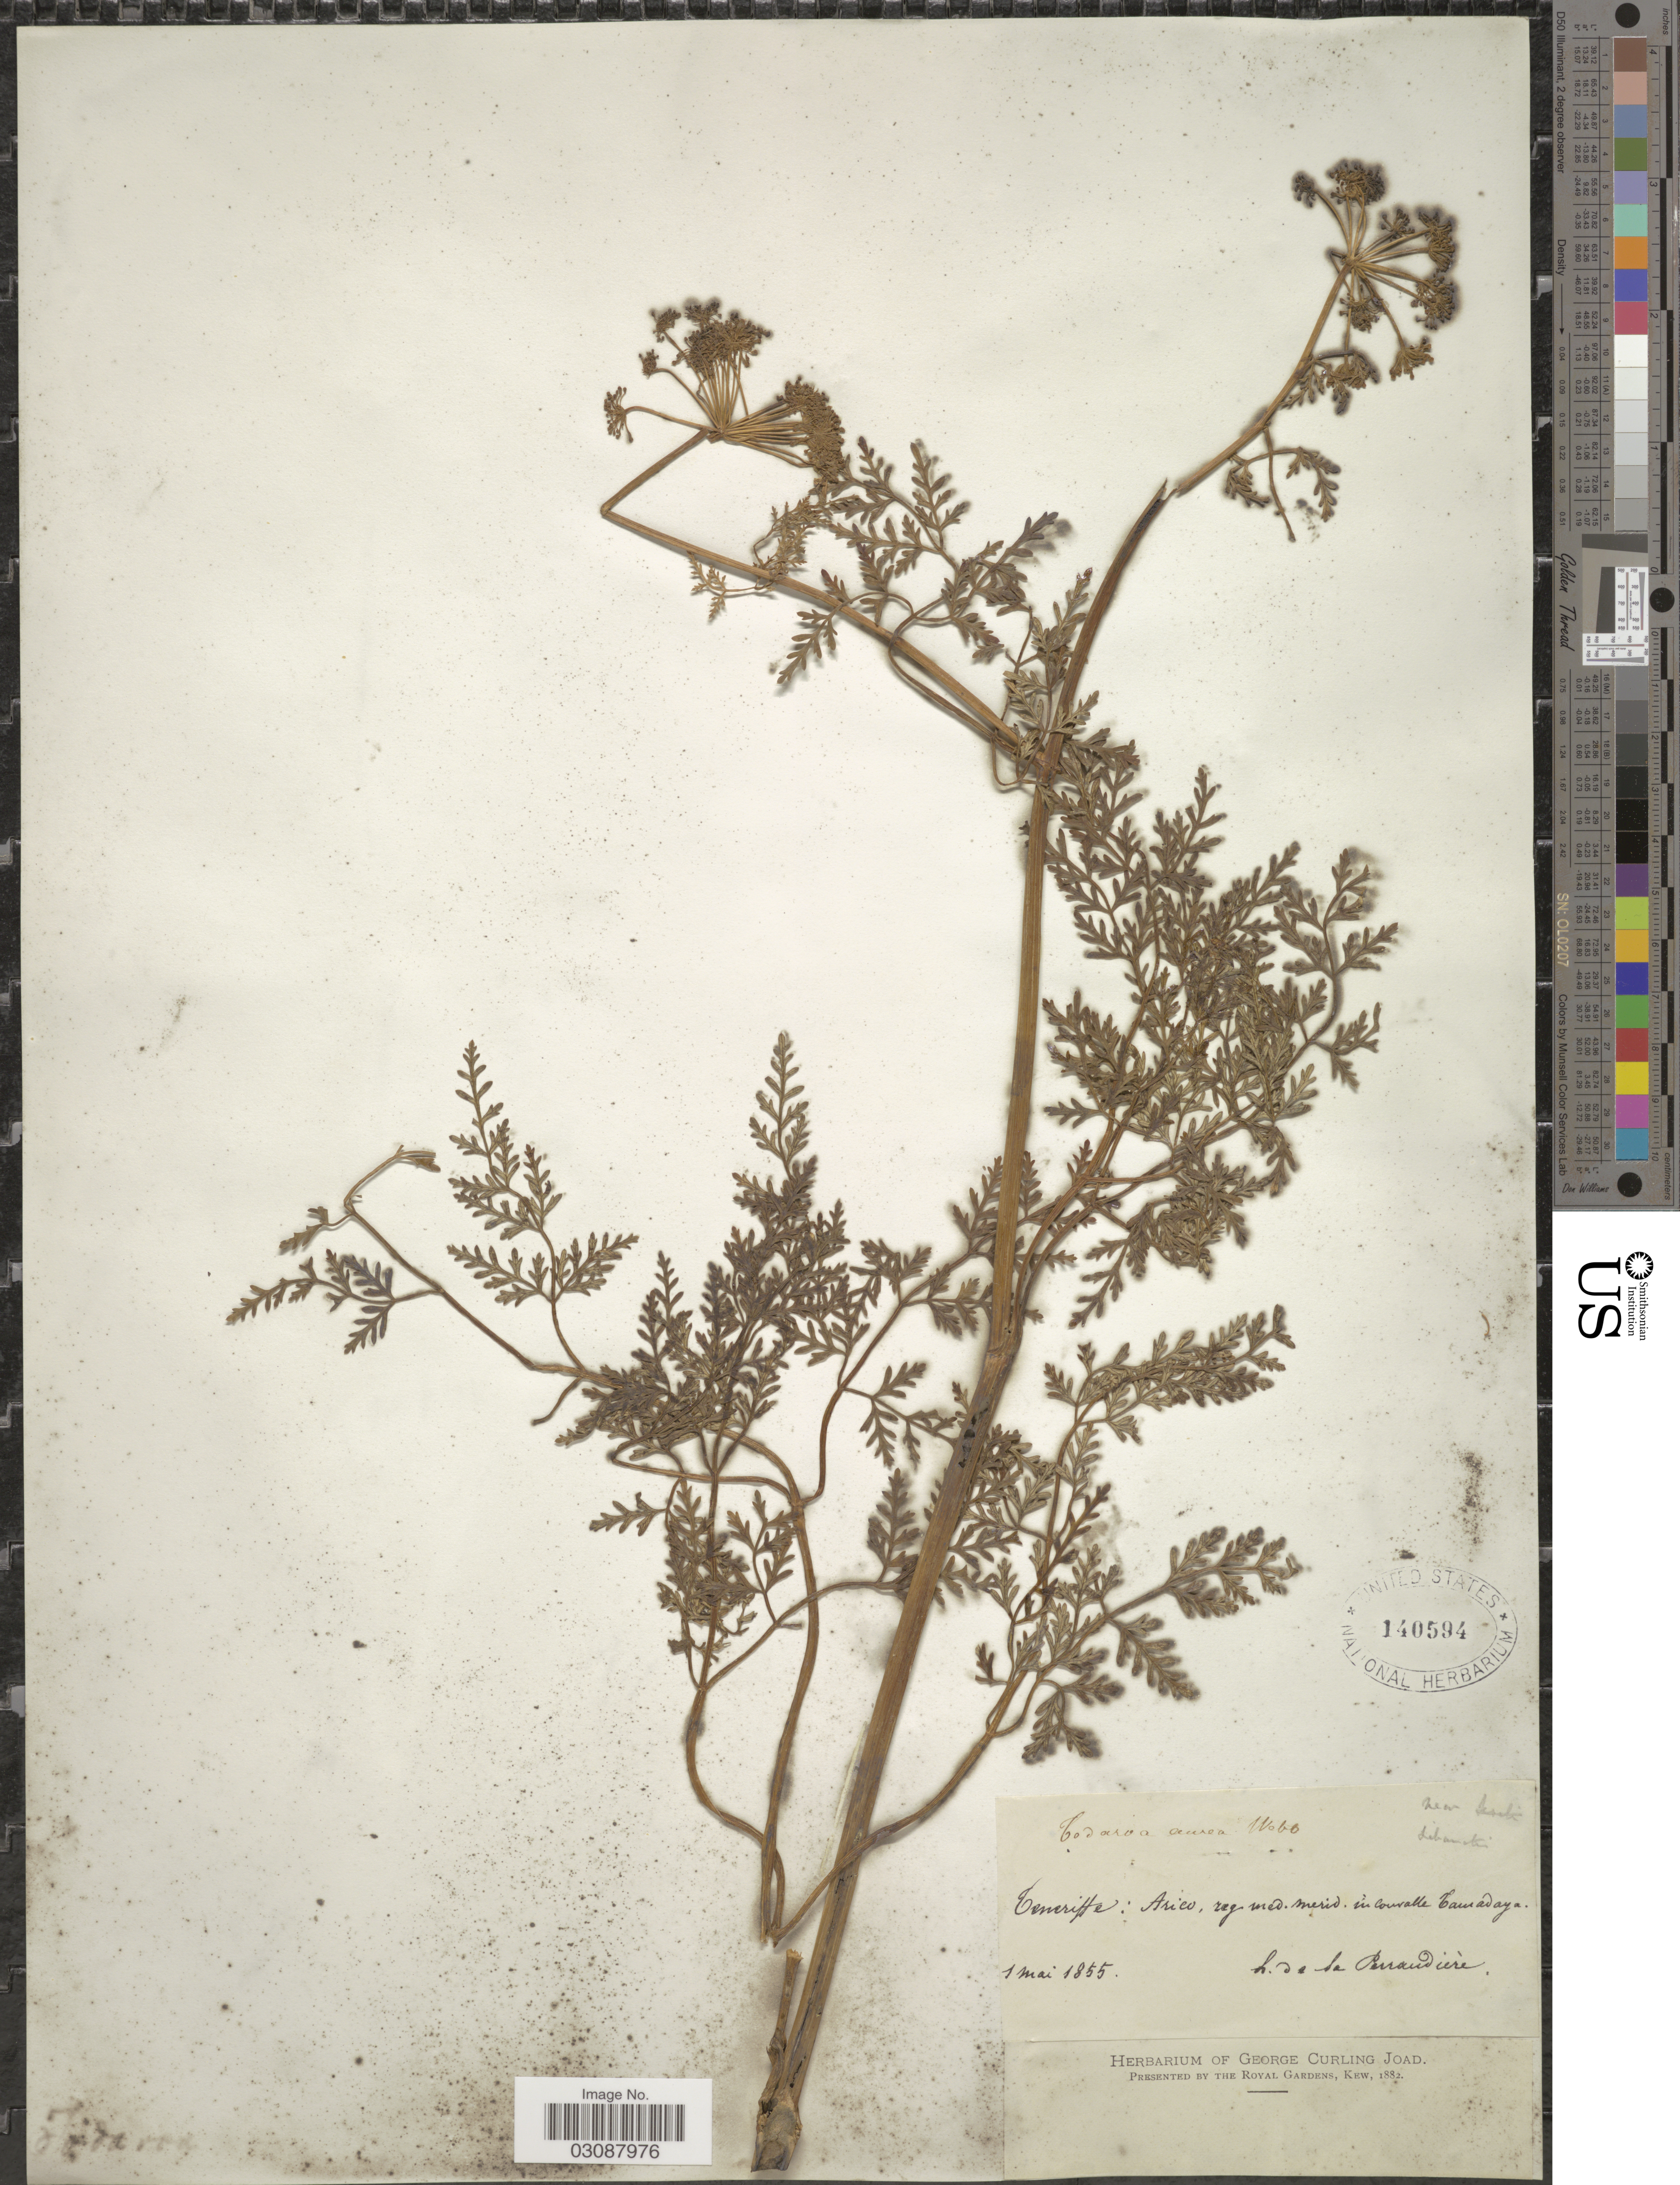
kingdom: Plantae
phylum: Tracheophyta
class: Magnoliopsida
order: Apiales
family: Apiaceae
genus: Todaroa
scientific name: Todaroa aurea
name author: (Sol.) Parl.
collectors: H. de la Perraudière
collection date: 1855-05-01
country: Spain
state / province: Canarias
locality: Teneriffe: Arico, reg med. merid. in couvalle Tamadaya.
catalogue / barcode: US 140594